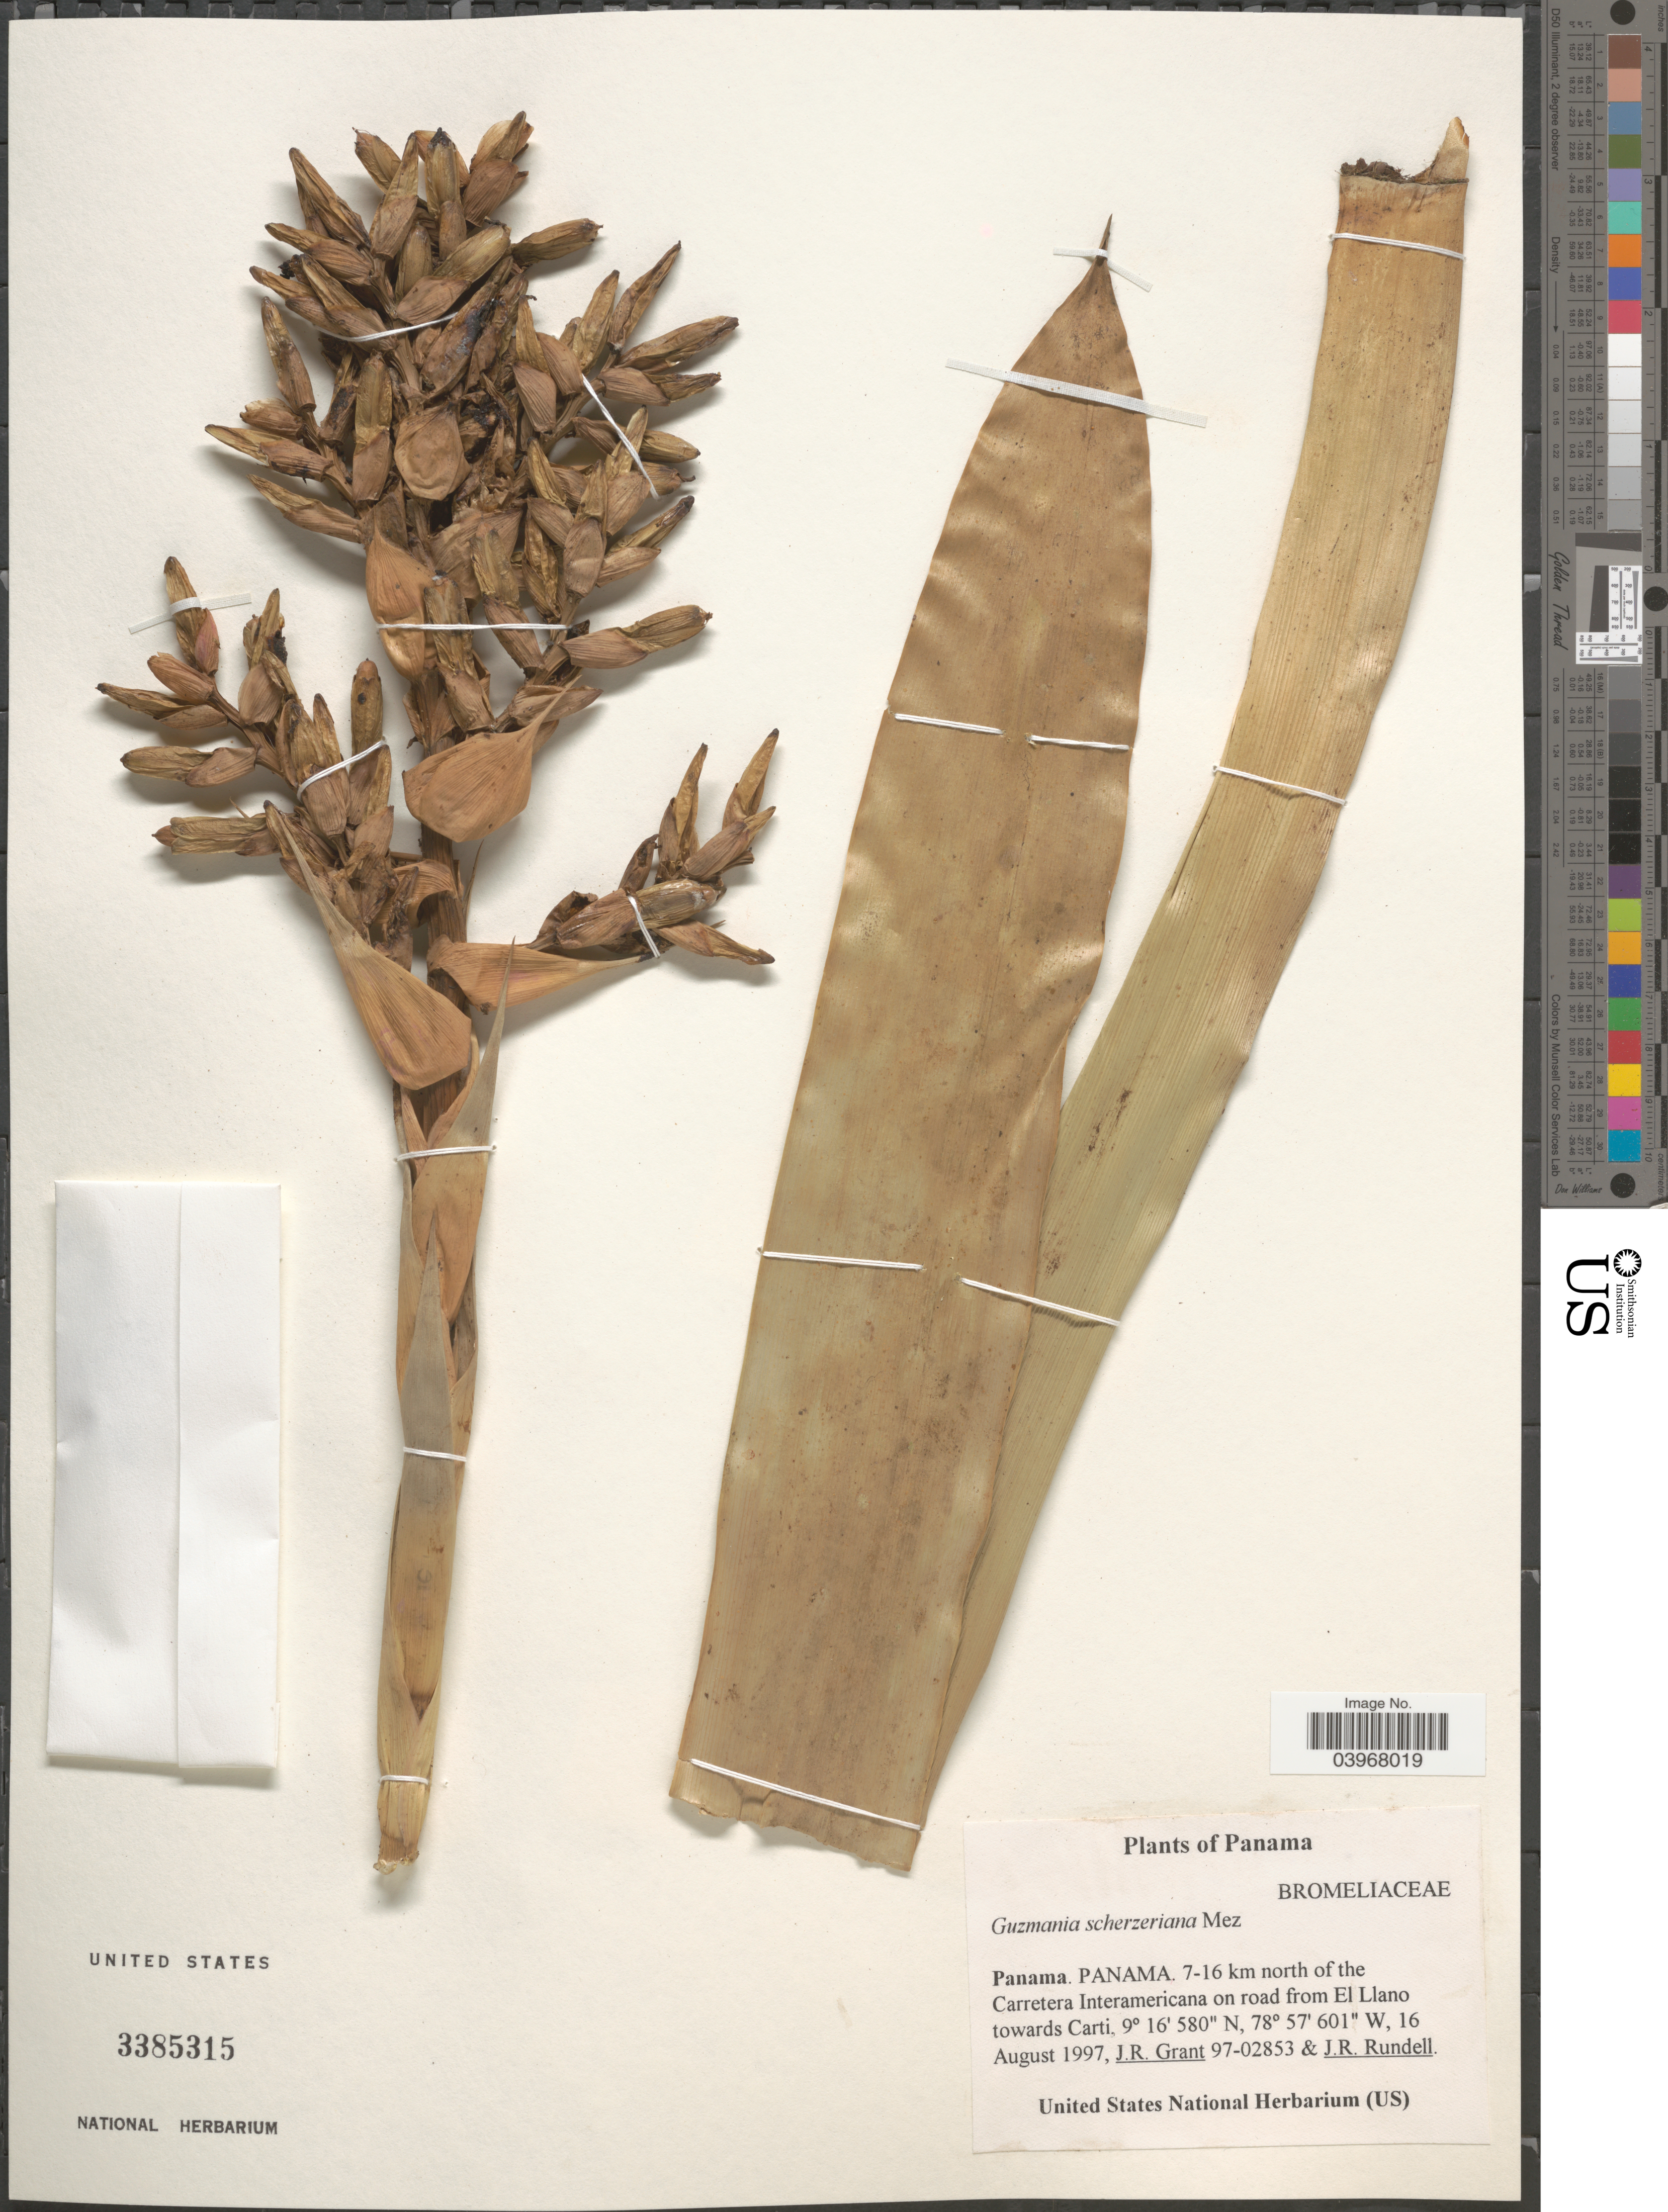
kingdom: Plantae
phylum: Tracheophyta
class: Liliopsida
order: Poales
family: Bromeliaceae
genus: Guzmania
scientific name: Guzmania scherzeriana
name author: Mez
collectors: J. Grant & J. R. Rundell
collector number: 97-02853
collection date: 1997-08-16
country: Panama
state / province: Panamá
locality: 7-16 km north of the Carretera Interamericana on road from El Llano towards Carti.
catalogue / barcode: US 3385315